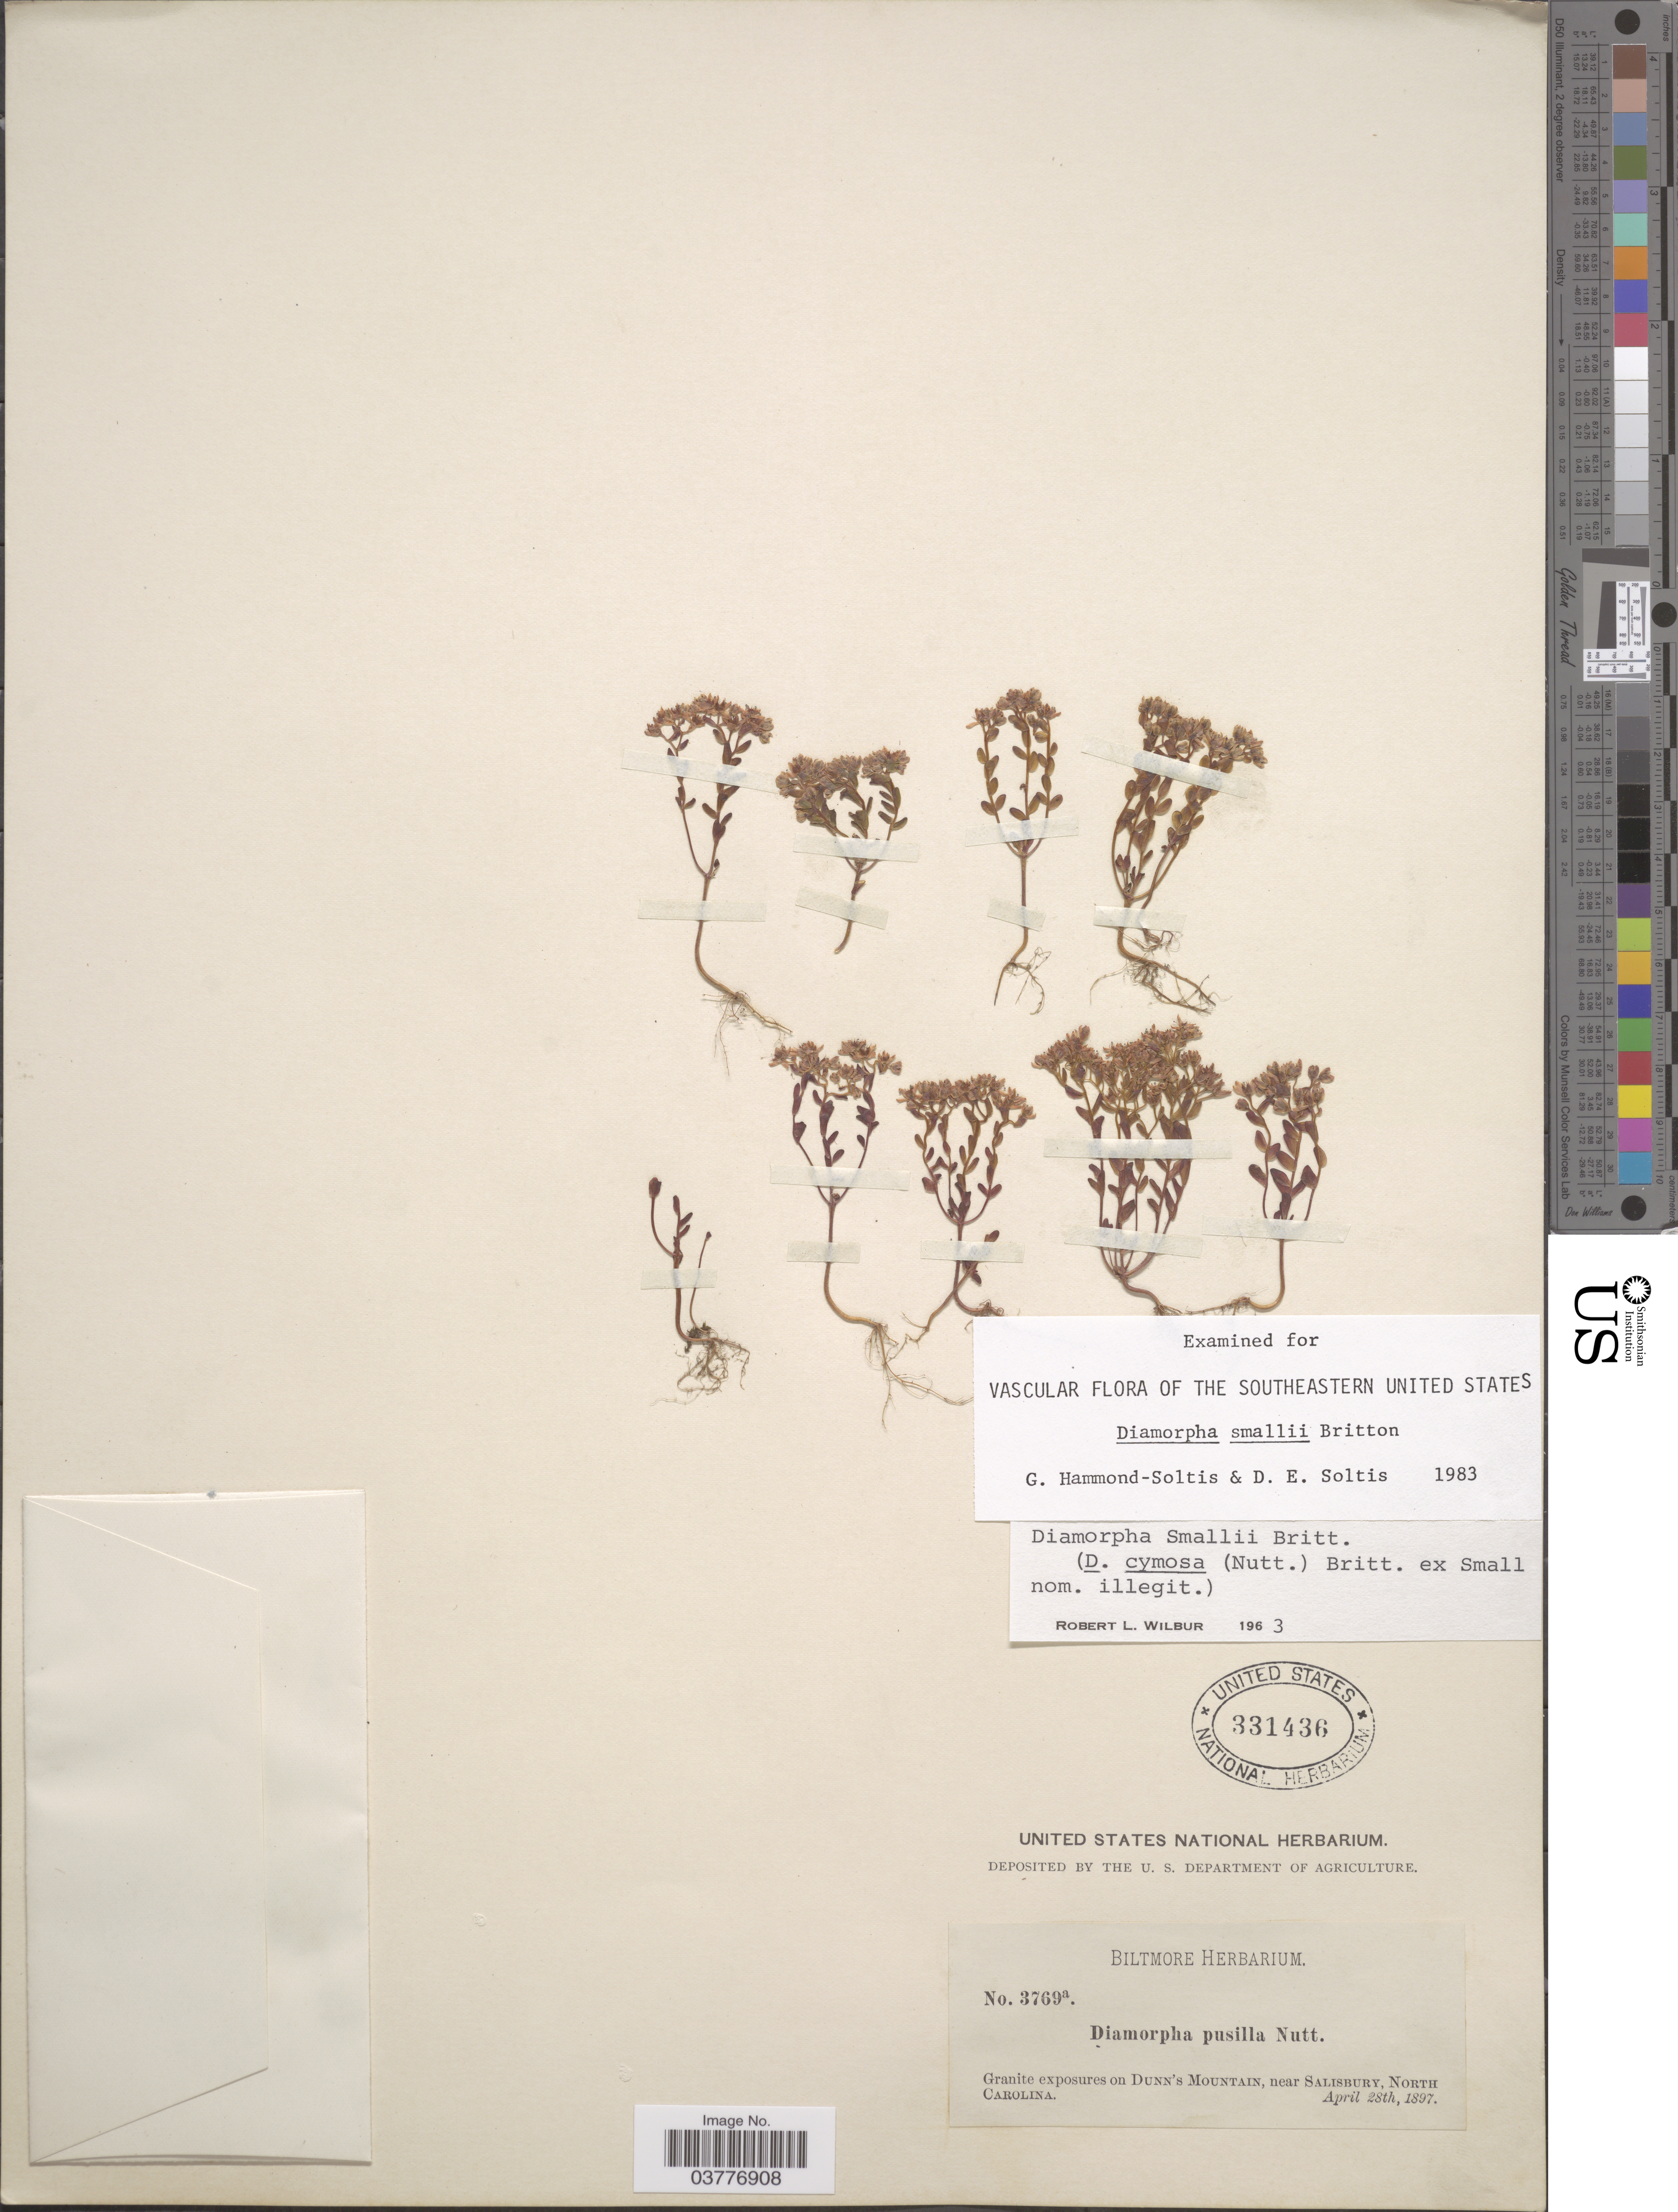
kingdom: Plantae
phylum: Tracheophyta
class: Magnoliopsida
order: Saxifragales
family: Crassulaceae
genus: Sedum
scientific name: Sedum smallii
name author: (Britton) H.E. Ahles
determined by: Strong, Mark T., (BOT), Smithsonian Institution - National Museum of Natural History (UNITED STATES)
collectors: ex herb. Biltmore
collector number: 3769a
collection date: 1897-04-28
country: United States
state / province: North Carolina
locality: Dunn's Mountain, near Salisbury.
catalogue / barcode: US 331436